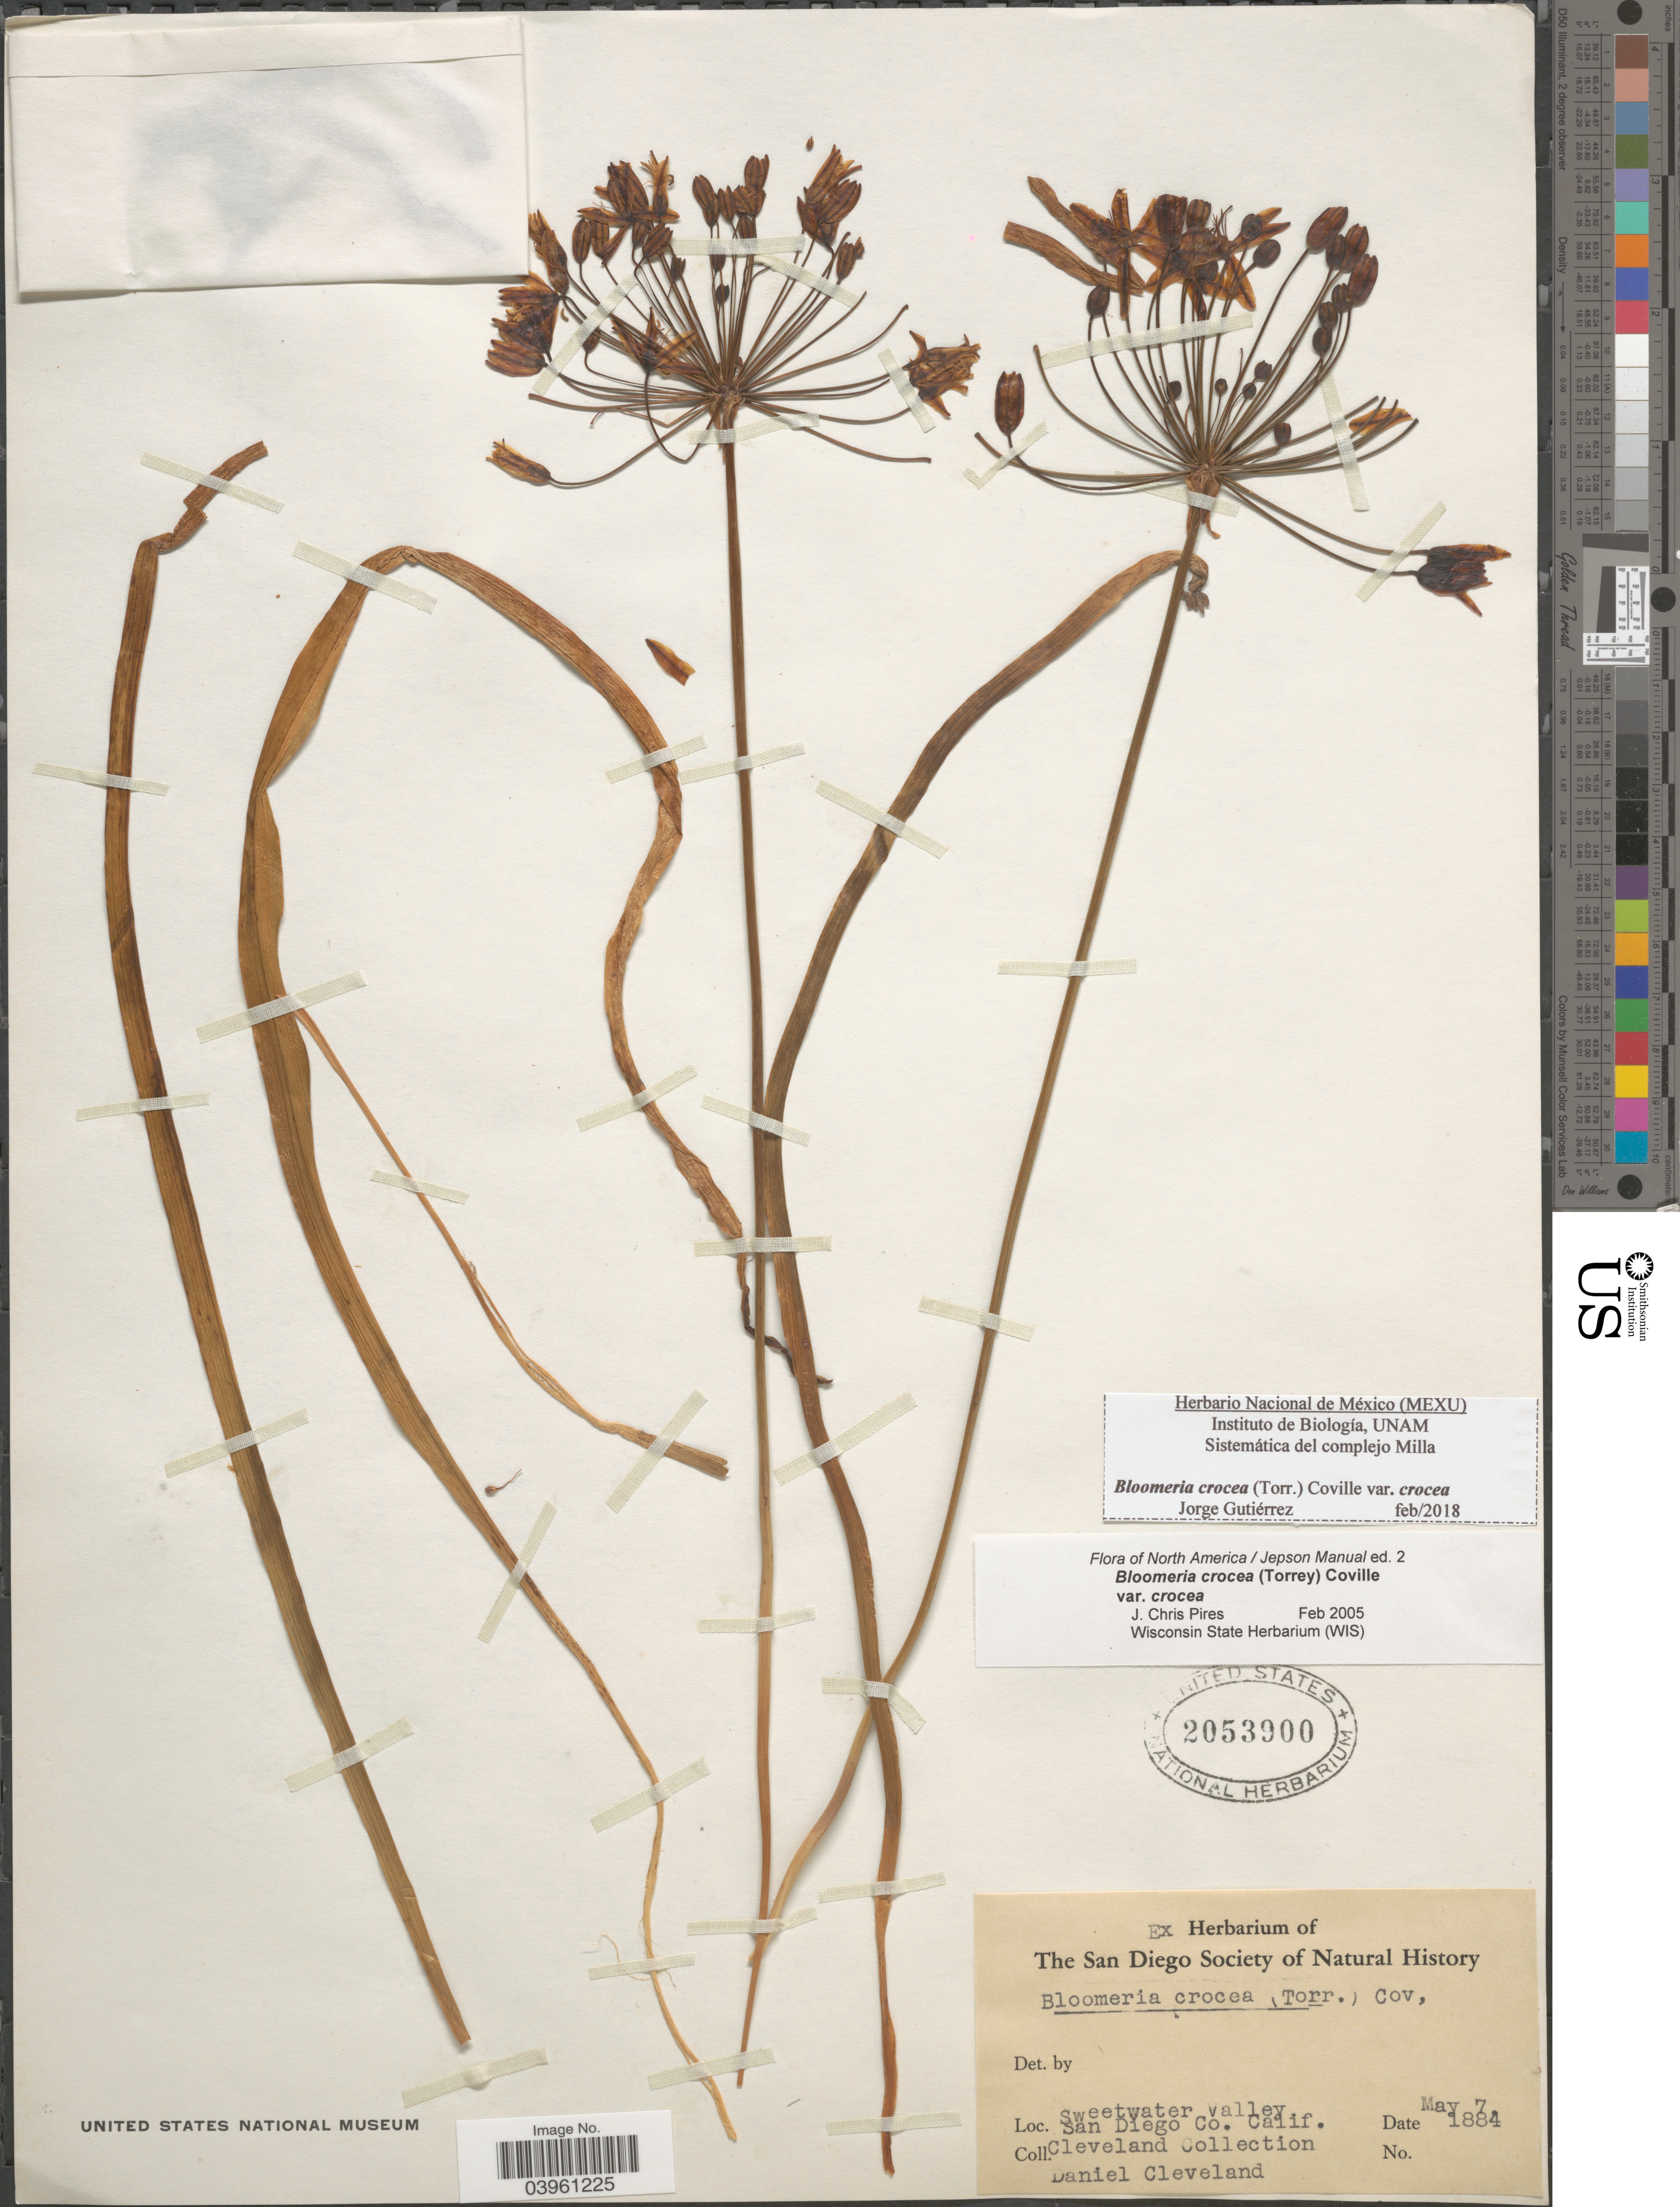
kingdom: Plantae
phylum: Tracheophyta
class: Liliopsida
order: Asparagales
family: Asparagaceae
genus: Bloomeria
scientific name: Bloomeria crocea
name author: (Torr.) Coville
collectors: D. Cleveland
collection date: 1884-05-07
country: United States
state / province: California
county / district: San Diego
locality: Sweetwater Valley. San Diego Co.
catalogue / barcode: US 2053900